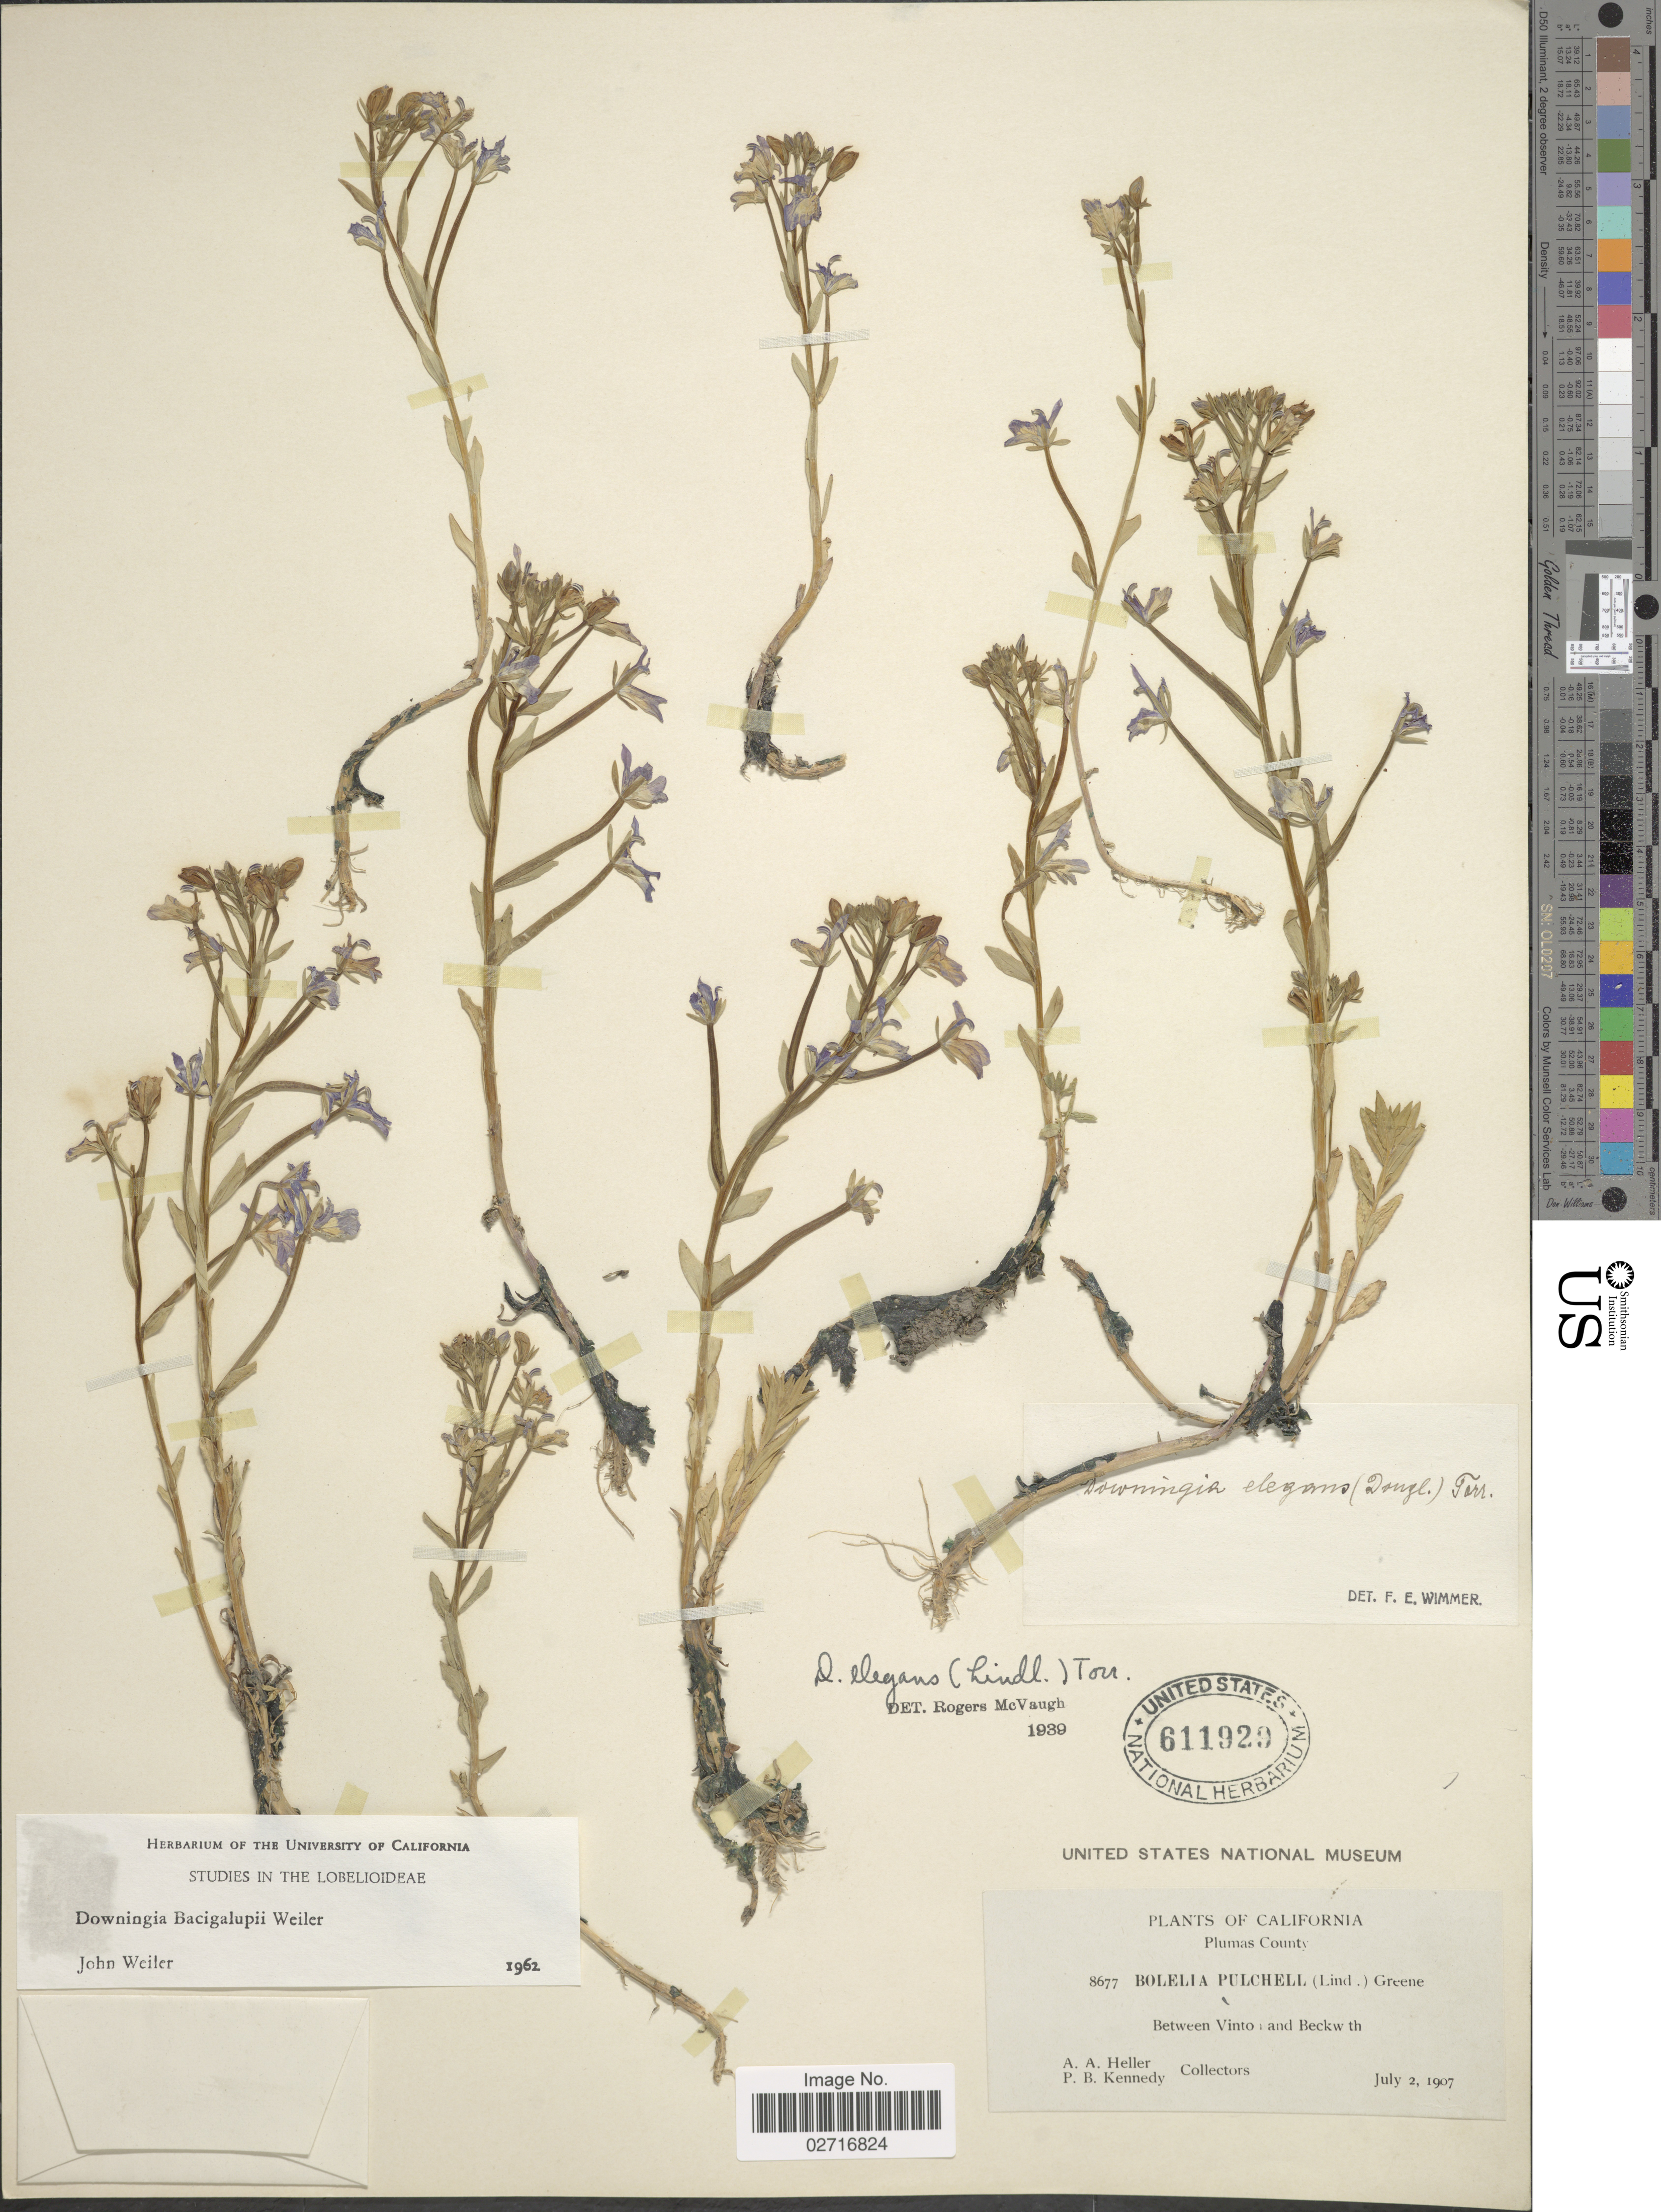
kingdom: Plantae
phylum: Tracheophyta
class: Magnoliopsida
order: Asterales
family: Campanulaceae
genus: Downingia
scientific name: Downingia bacigalupii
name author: Weiler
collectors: A. A. Heller & P. B. Kennedy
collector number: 8677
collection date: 1907-07-02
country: United States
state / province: California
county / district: Plumas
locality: Plumas County, between Vinton and Beckwith.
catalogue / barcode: US 611929